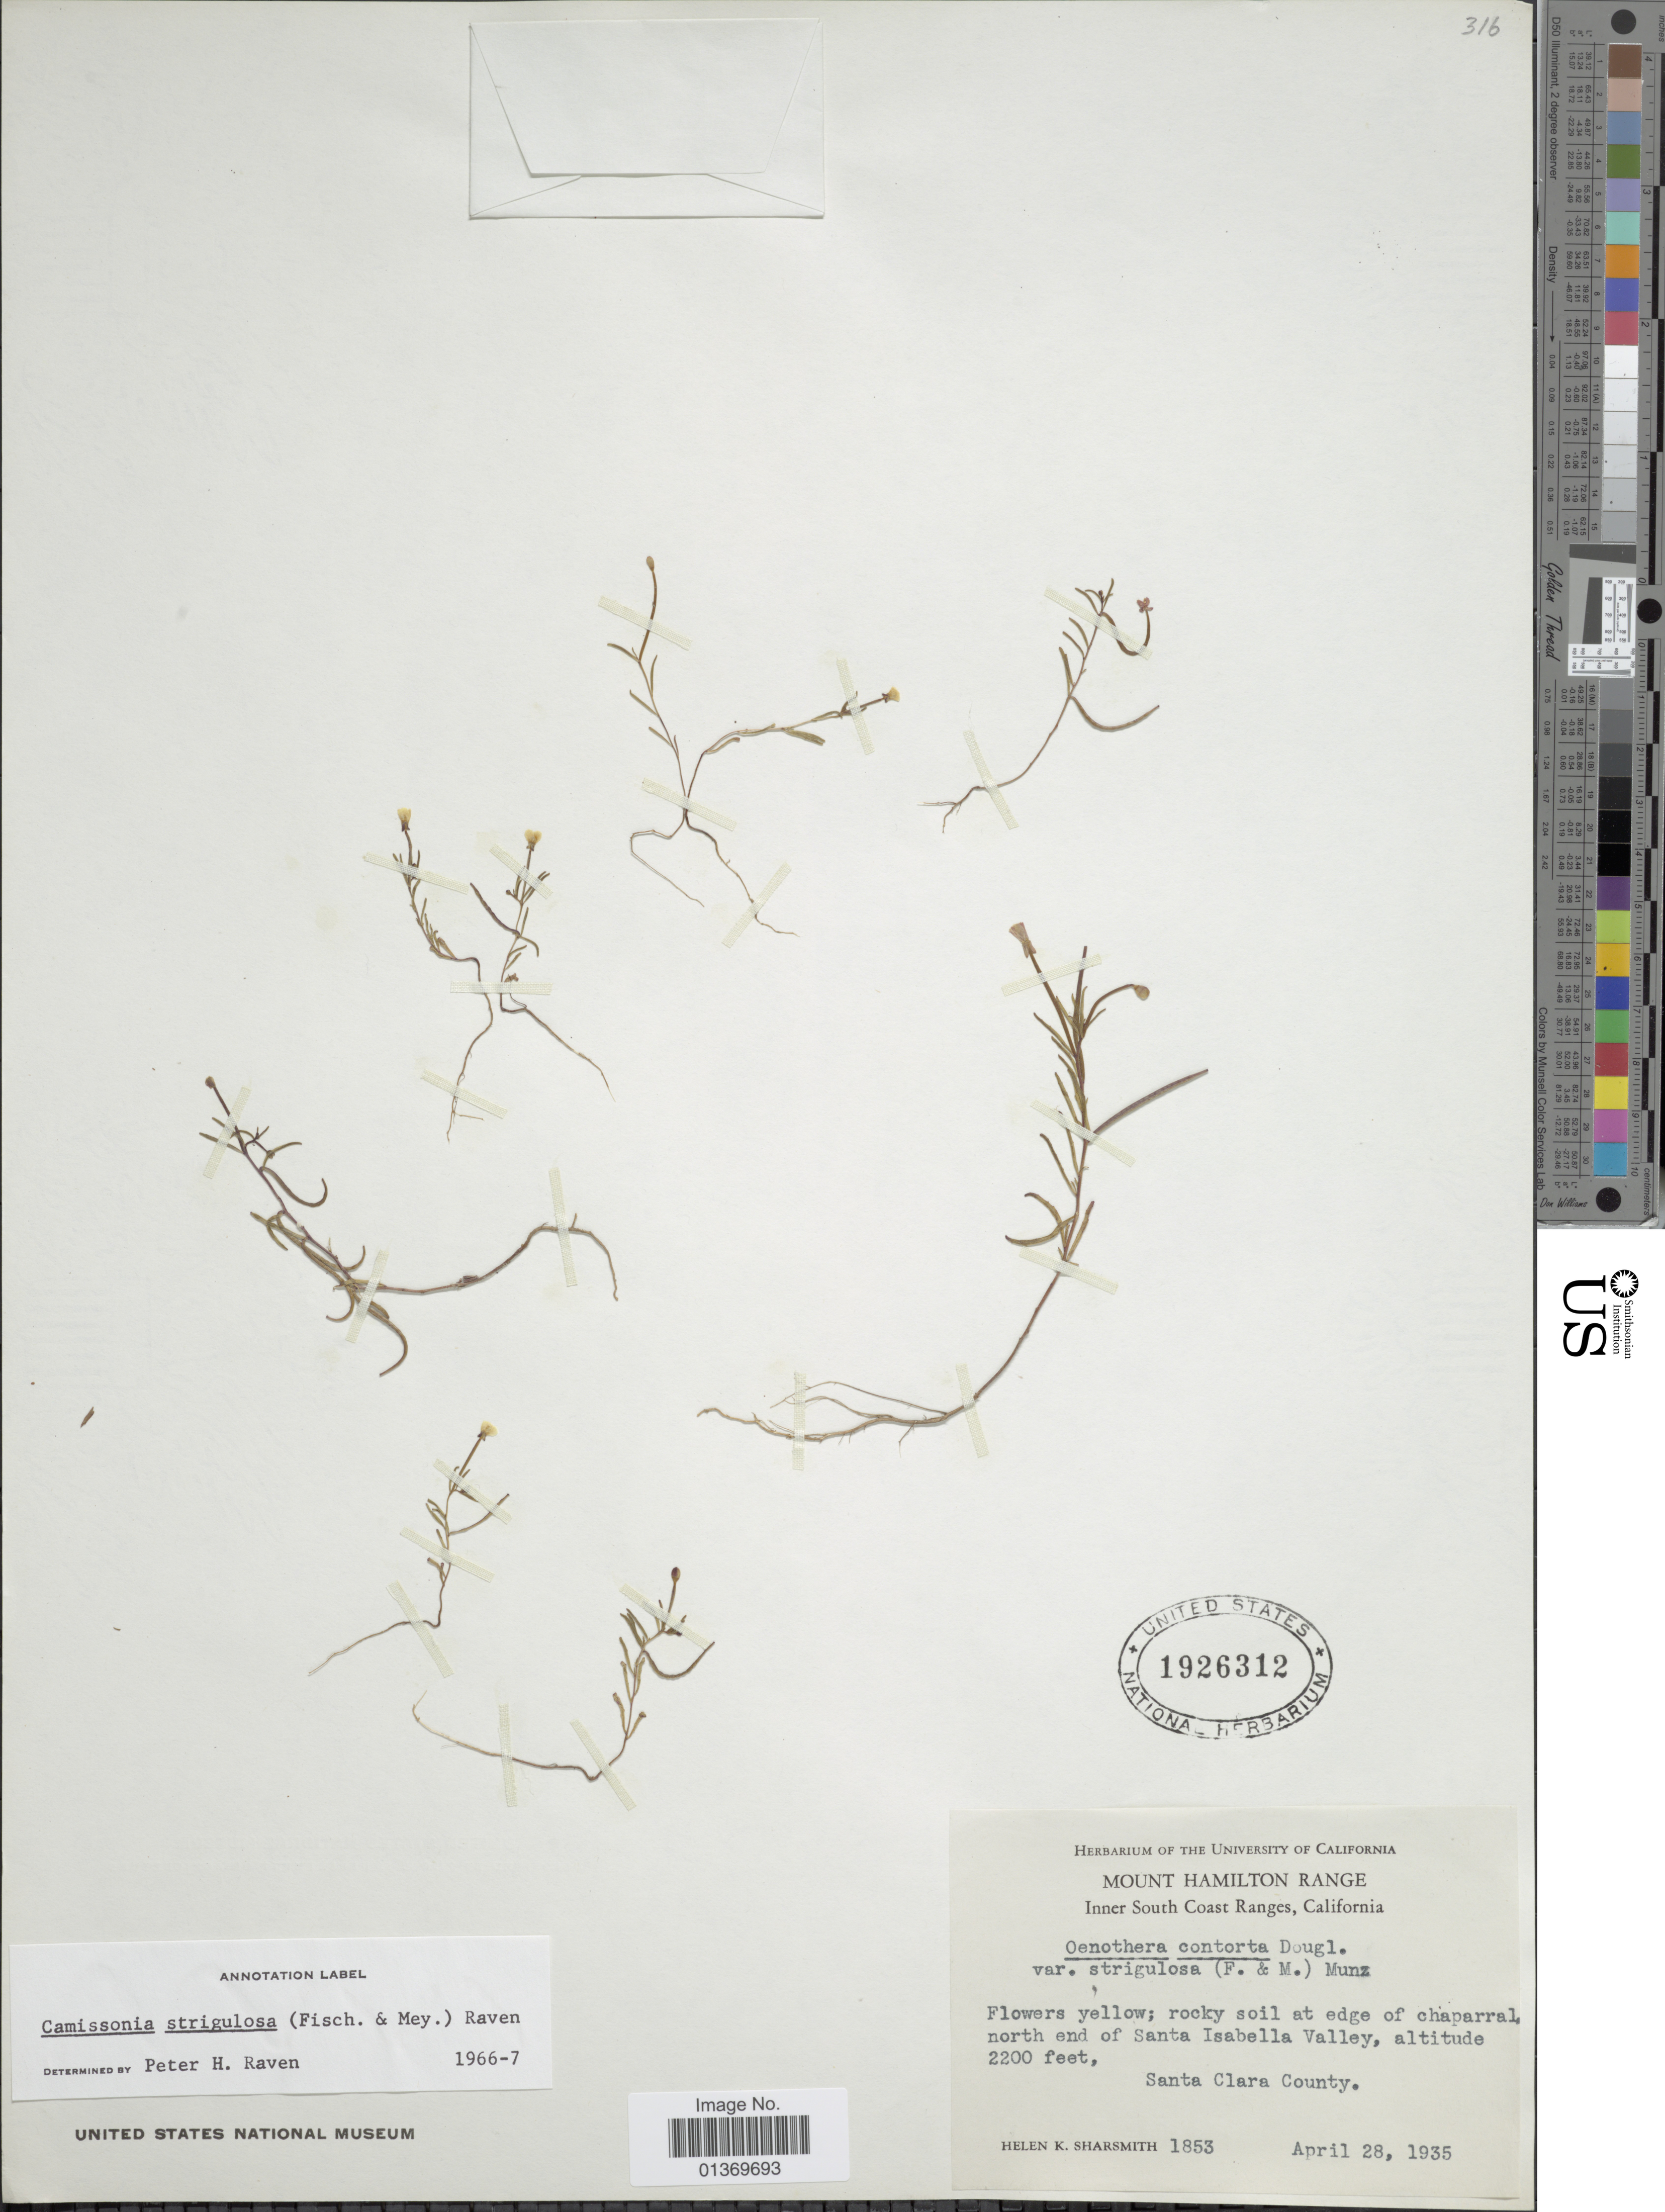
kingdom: Plantae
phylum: Tracheophyta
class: Magnoliopsida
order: Myrtales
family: Onagraceae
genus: Camissonia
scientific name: Camissonia strigulosa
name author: (Fisch. & C.A. Mey.) P.H. Raven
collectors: H. Sharsmith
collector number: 1853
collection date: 1935-04-28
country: United States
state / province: California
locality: Inner South Coast Ranges, rocky soil at edge of chaparral, north end of Santa Isabella Valley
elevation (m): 671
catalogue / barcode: US 1926312